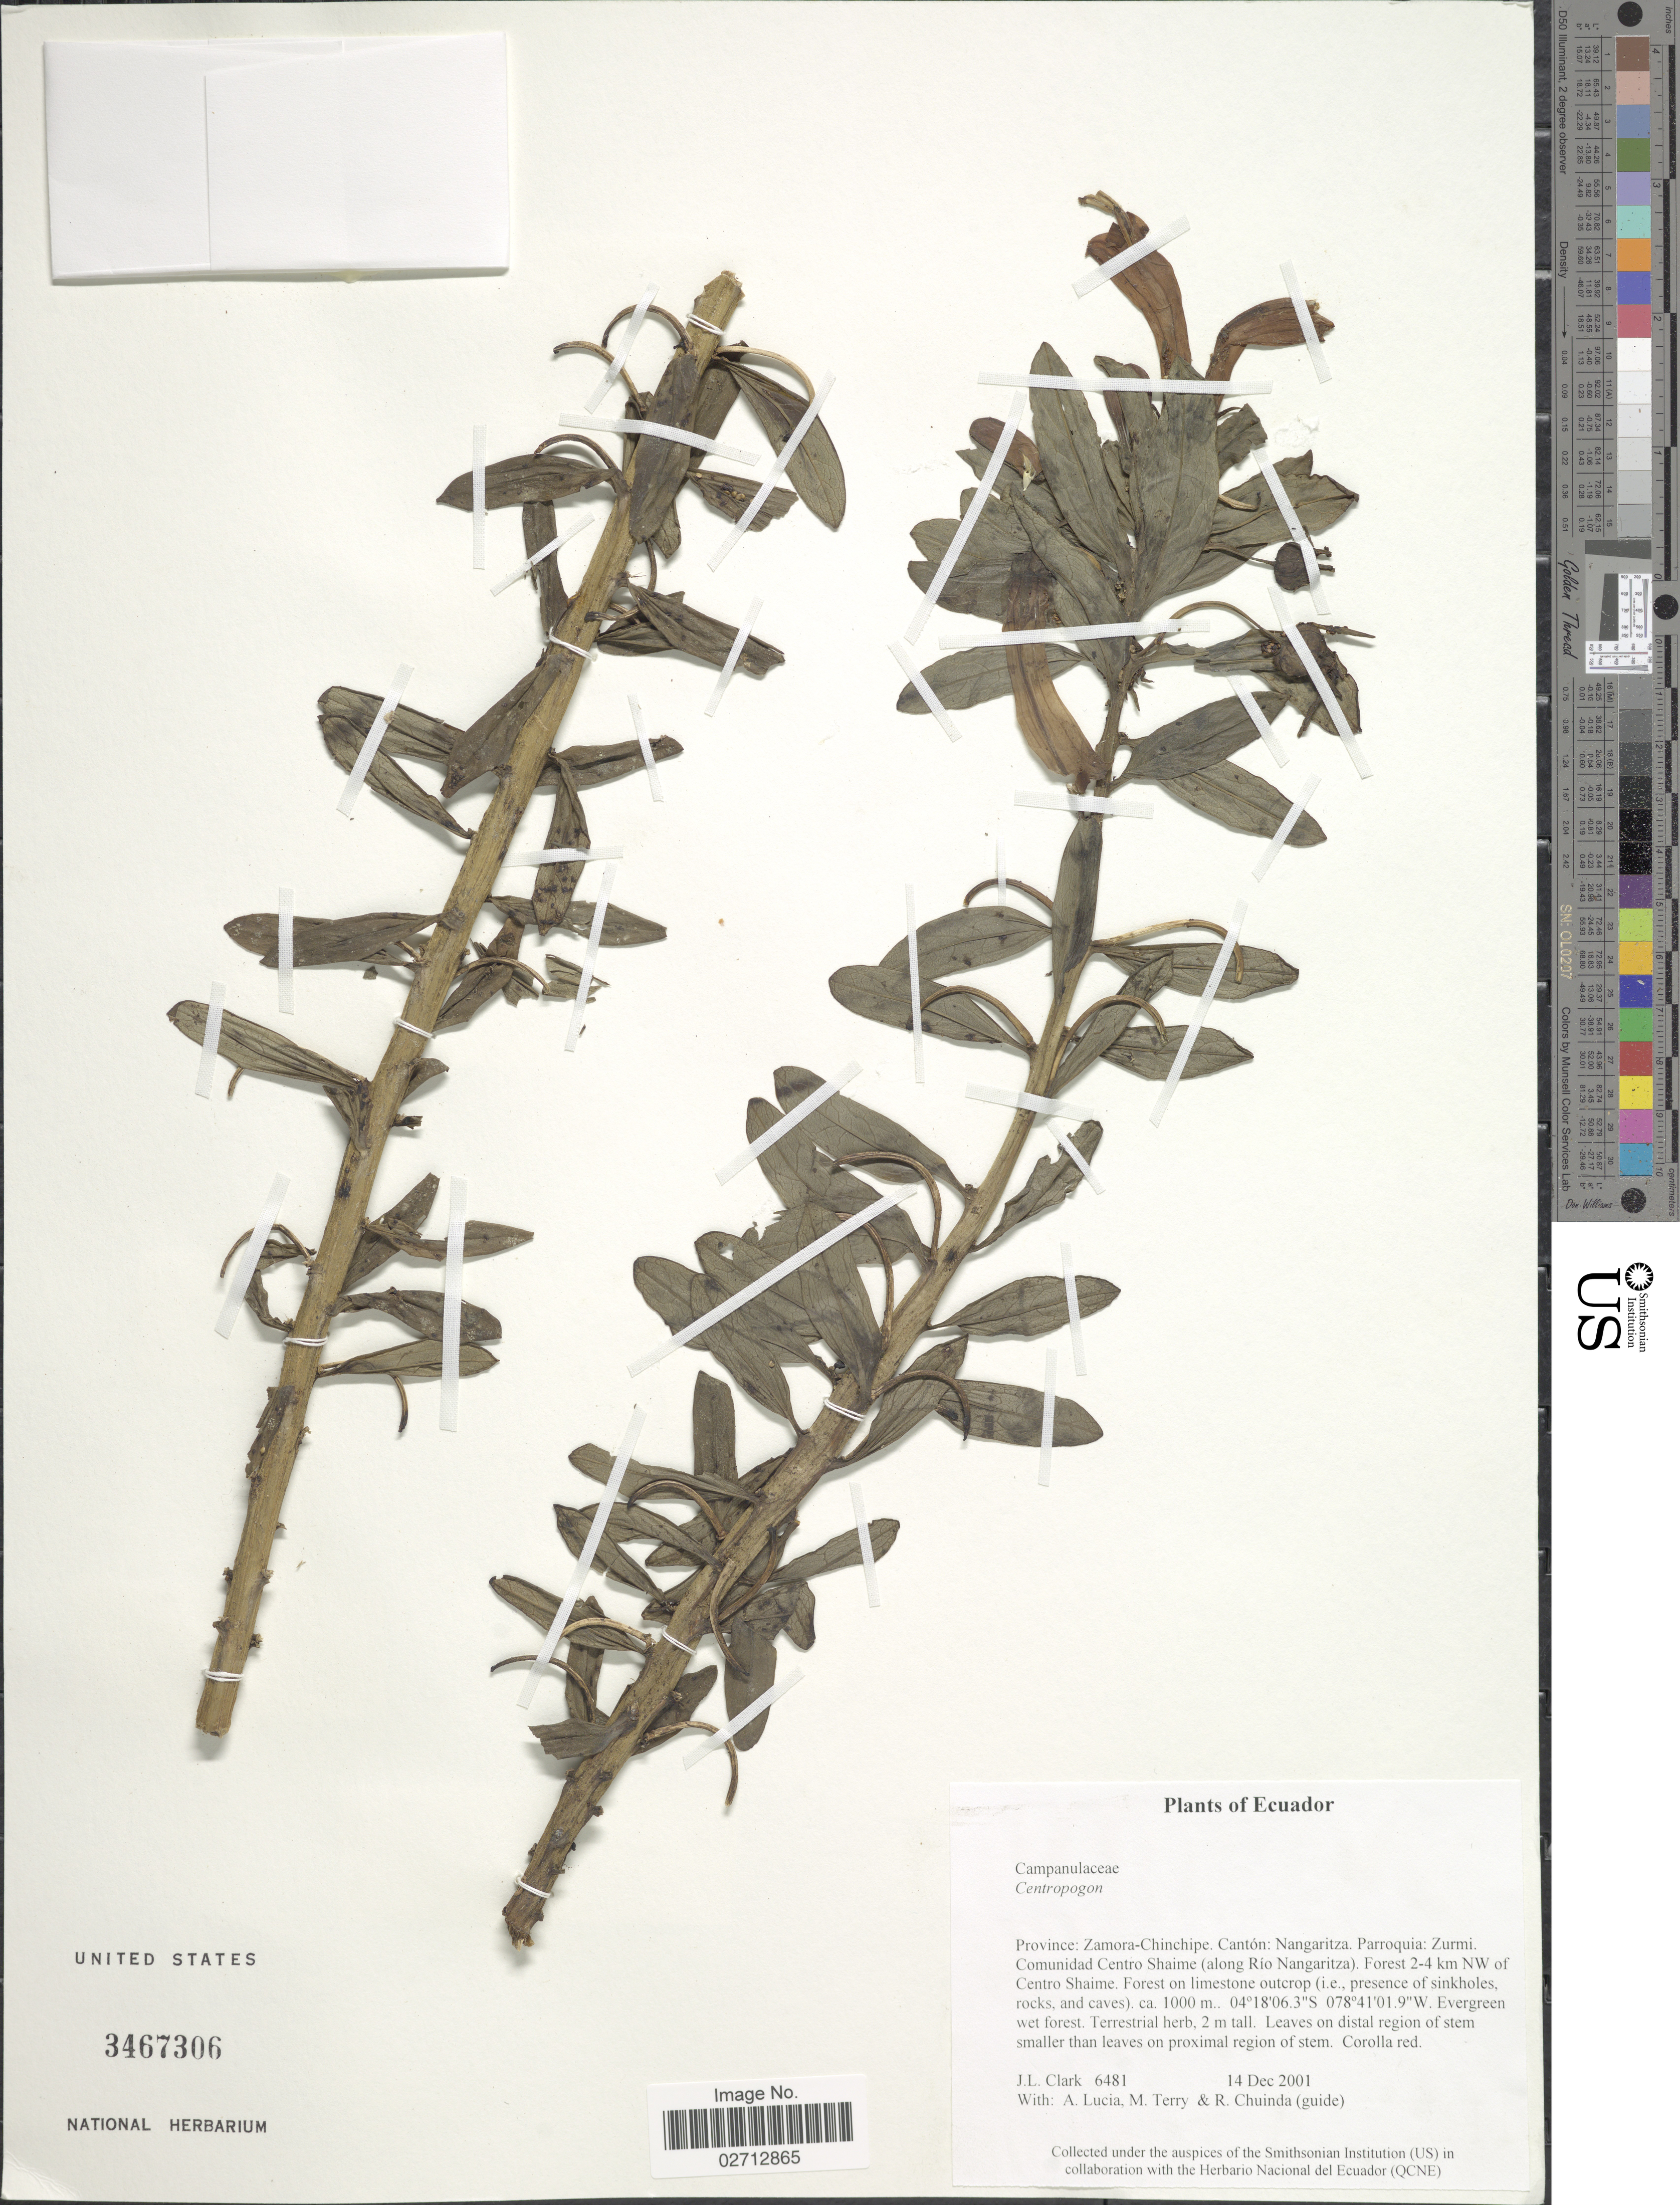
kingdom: Plantae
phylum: Tracheophyta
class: Magnoliopsida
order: Asterales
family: Campanulaceae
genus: Centropogon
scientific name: Centropogon sp.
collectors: J. L. Clark, A. Lucia, M. Terry & R. Chuinda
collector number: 6481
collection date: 2001-12-14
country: Ecuador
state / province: Zamora-Chinchipe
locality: Canton: Nangaritza. Parroquia: Zurmi. Comunidad Centro Shaime (along Rio Nangaritza). 2-4 km NW of Centro Shaime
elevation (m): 1000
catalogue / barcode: US 3467306